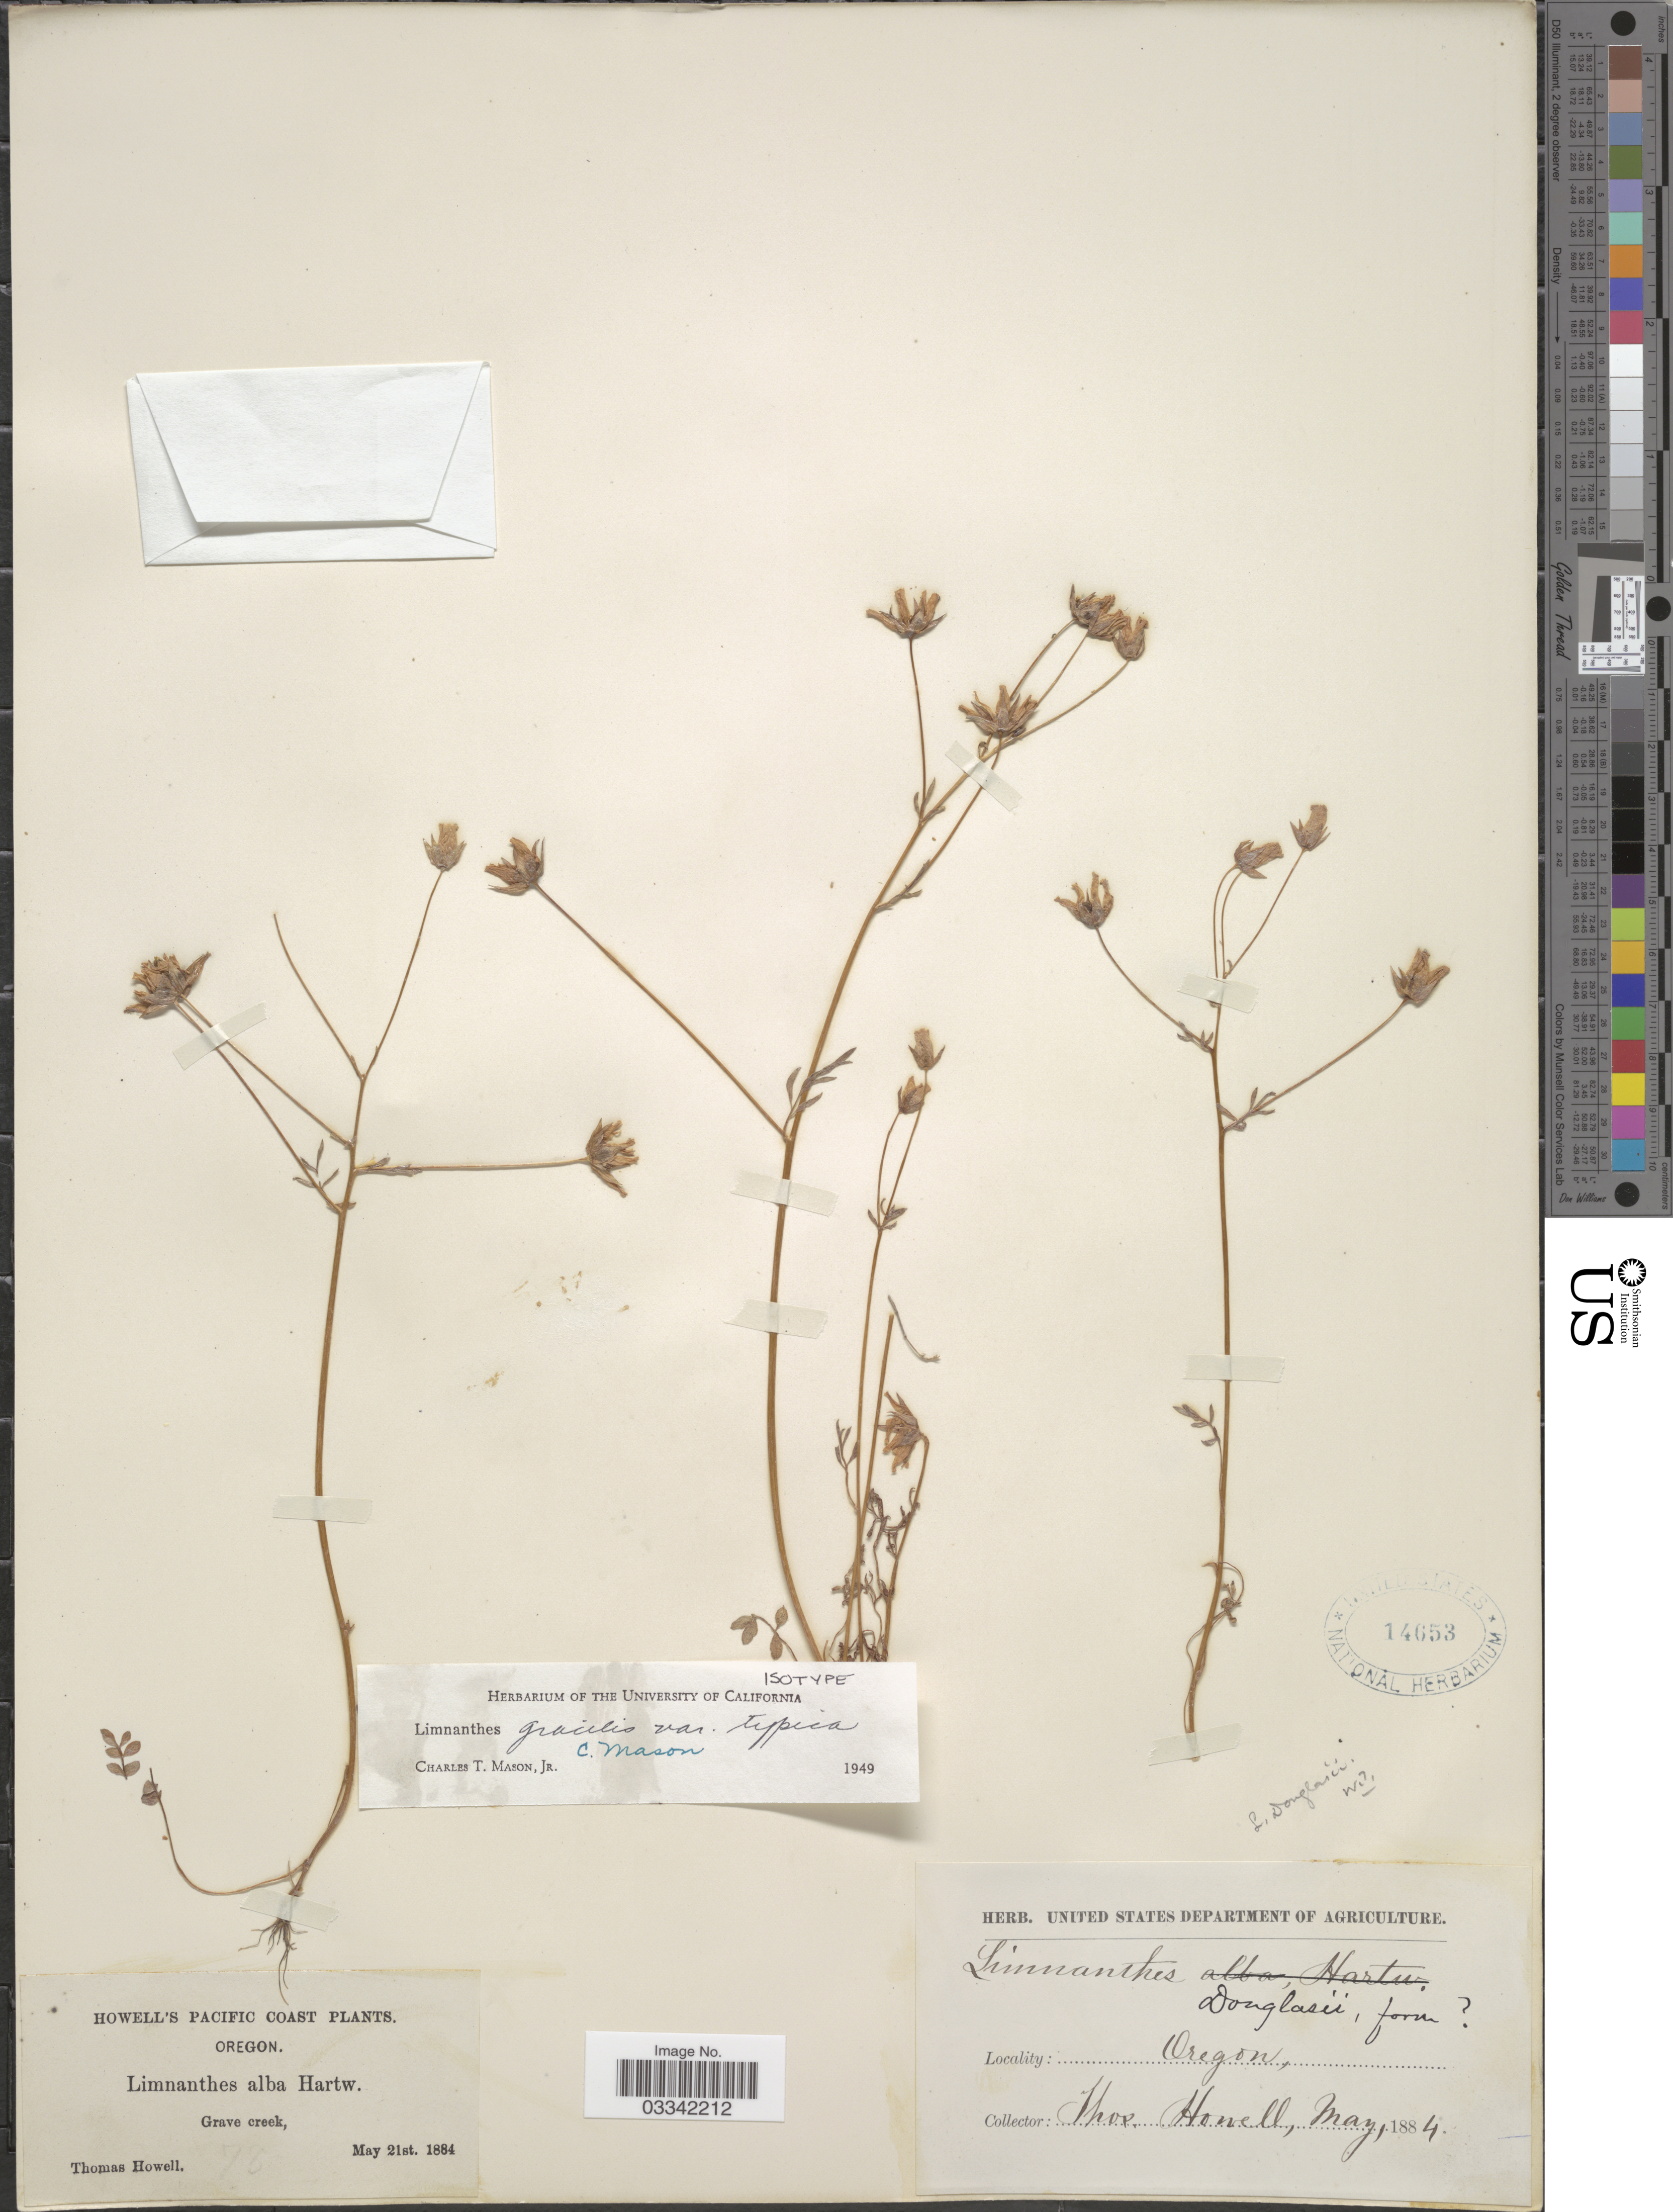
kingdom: Plantae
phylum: Tracheophyta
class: Magnoliopsida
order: Brassicales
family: Limnanthaceae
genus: Limnanthes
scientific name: Limnanthes gracilis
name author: Howell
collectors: T. Howell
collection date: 1884-05-21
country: United States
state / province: Oregon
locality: Pacific Coast, Grave creek.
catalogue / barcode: US 14653